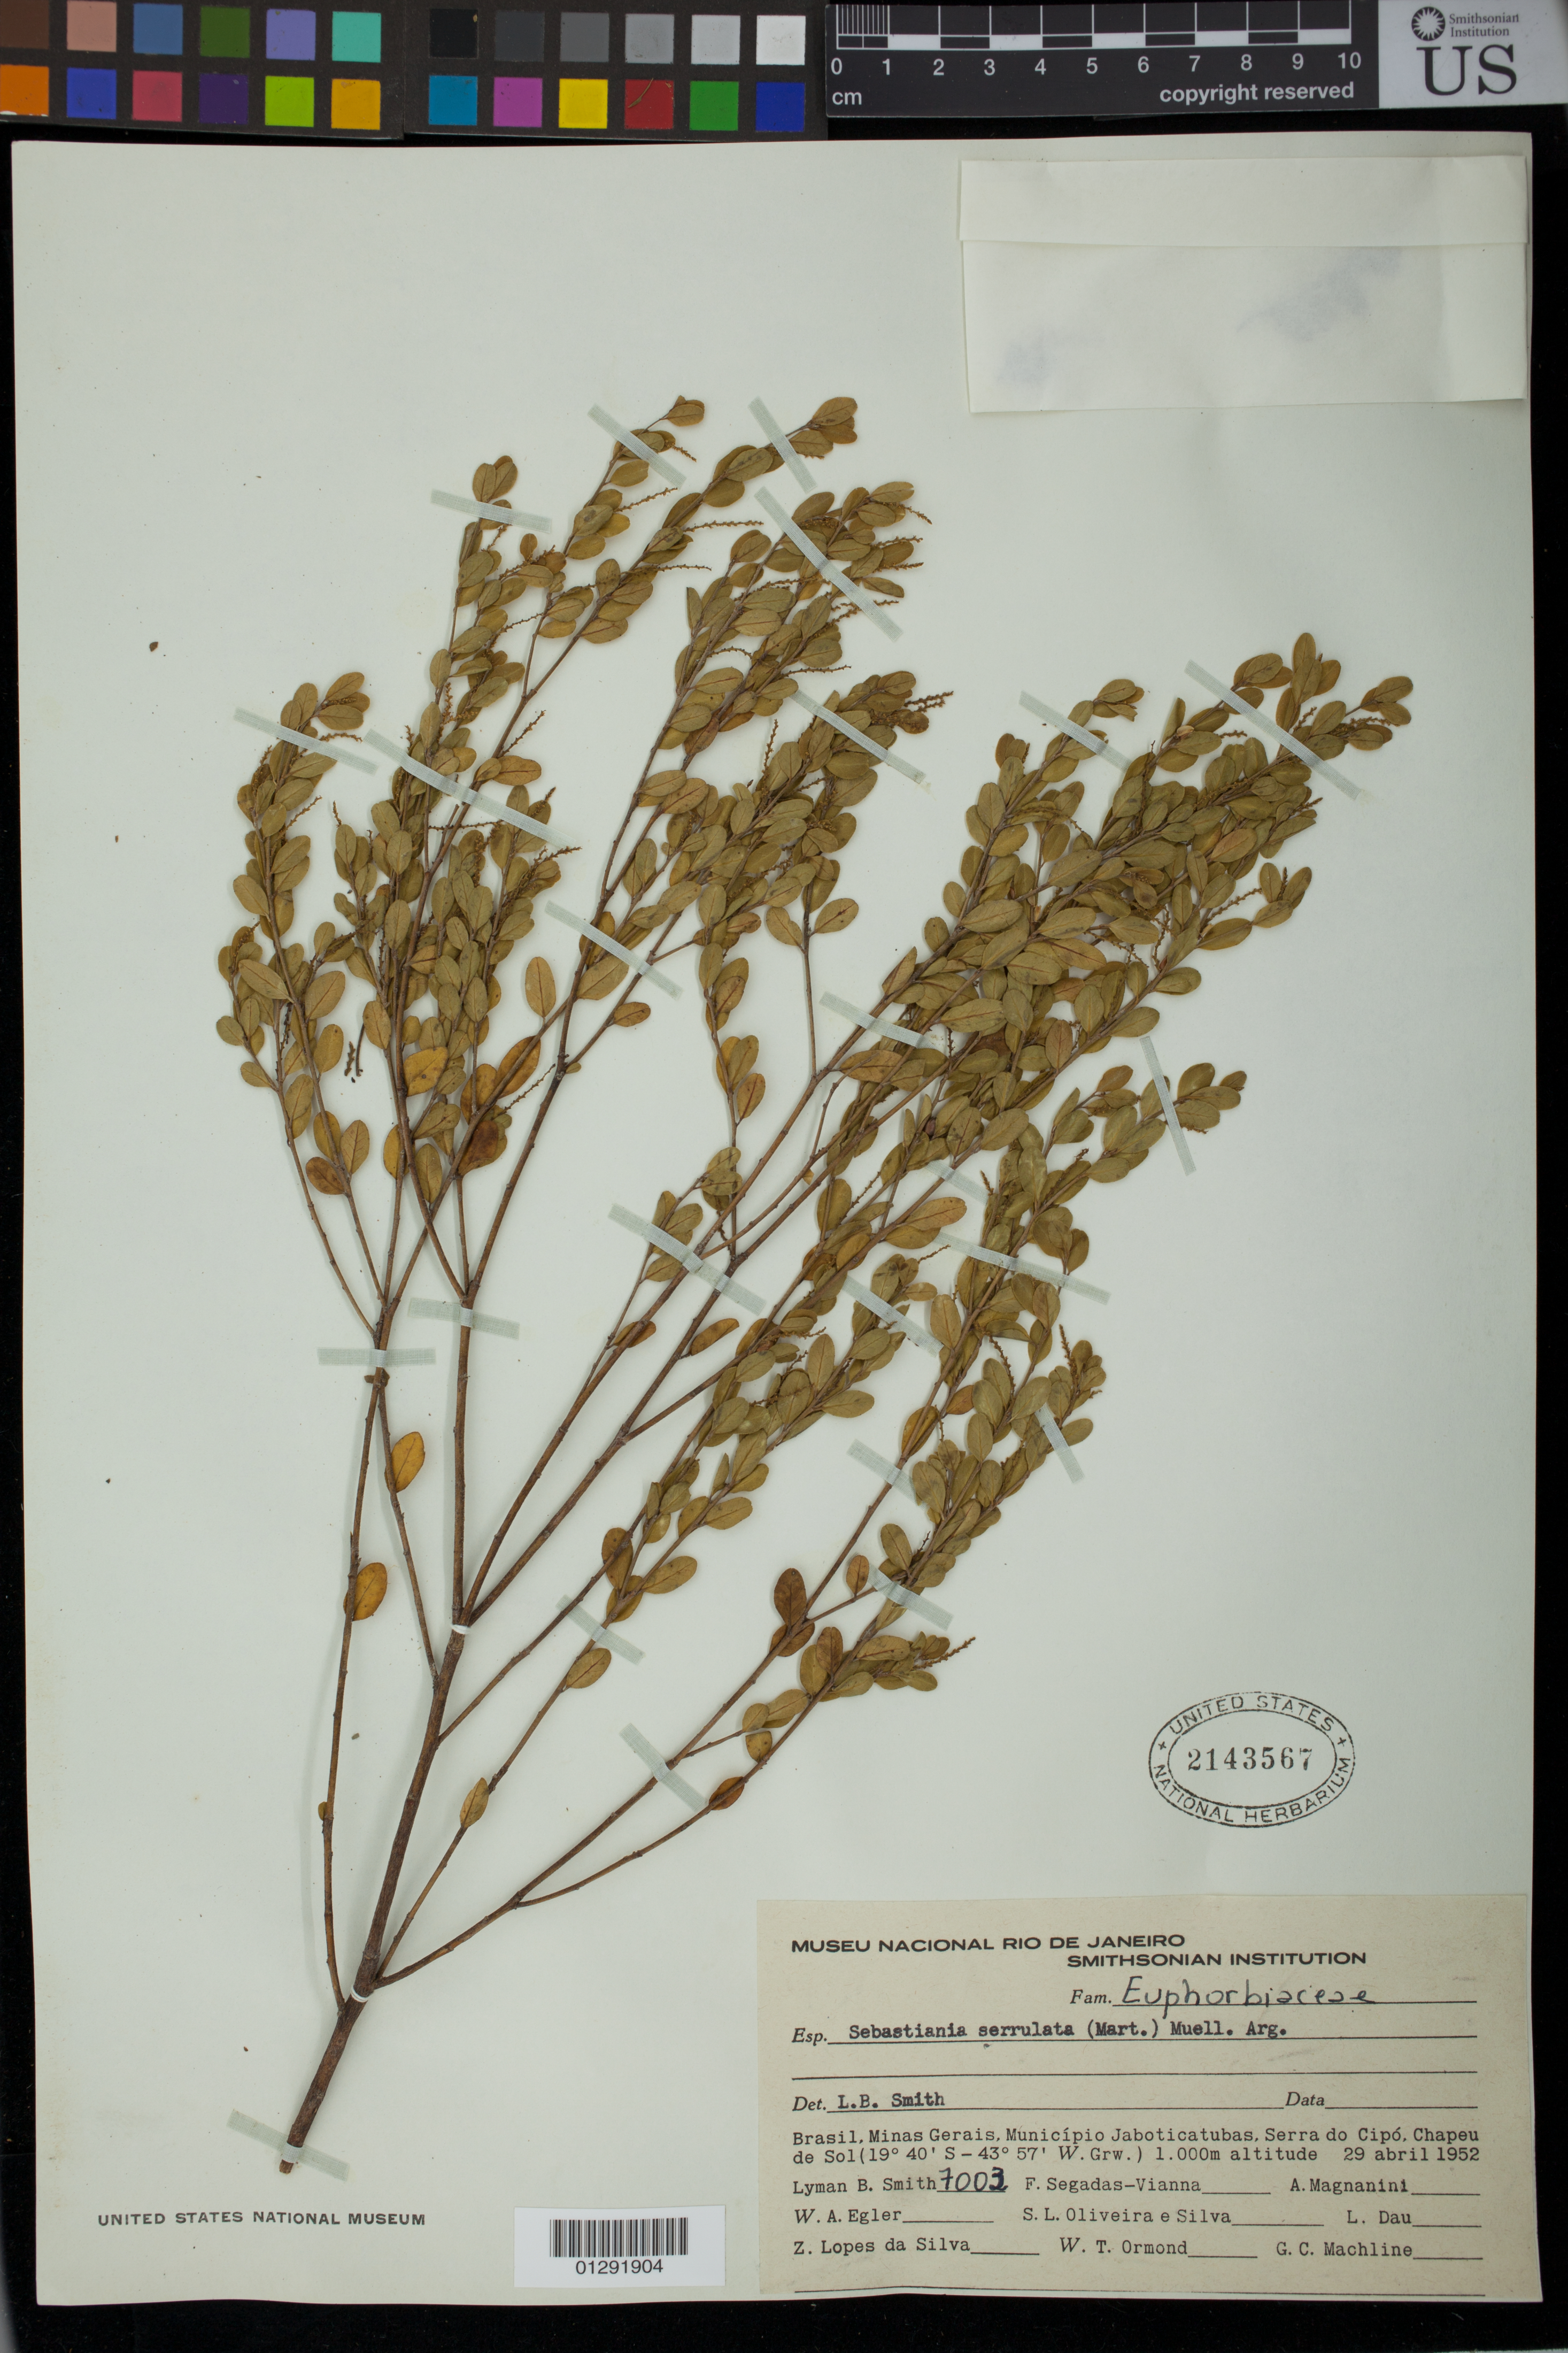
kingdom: Plantae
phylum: Tracheophyta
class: Magnoliopsida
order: Malpighiales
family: Euphorbiaceae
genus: Sebastiania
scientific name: Sebastiania serrulata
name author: (Mart.) Müll. Arg.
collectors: L. Smith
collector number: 7003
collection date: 1952-04-29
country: Brazil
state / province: Minas Gerais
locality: Municipio Jaboticatubas. Serra do Cipo, Chapeu de Sol.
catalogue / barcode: US 2143567